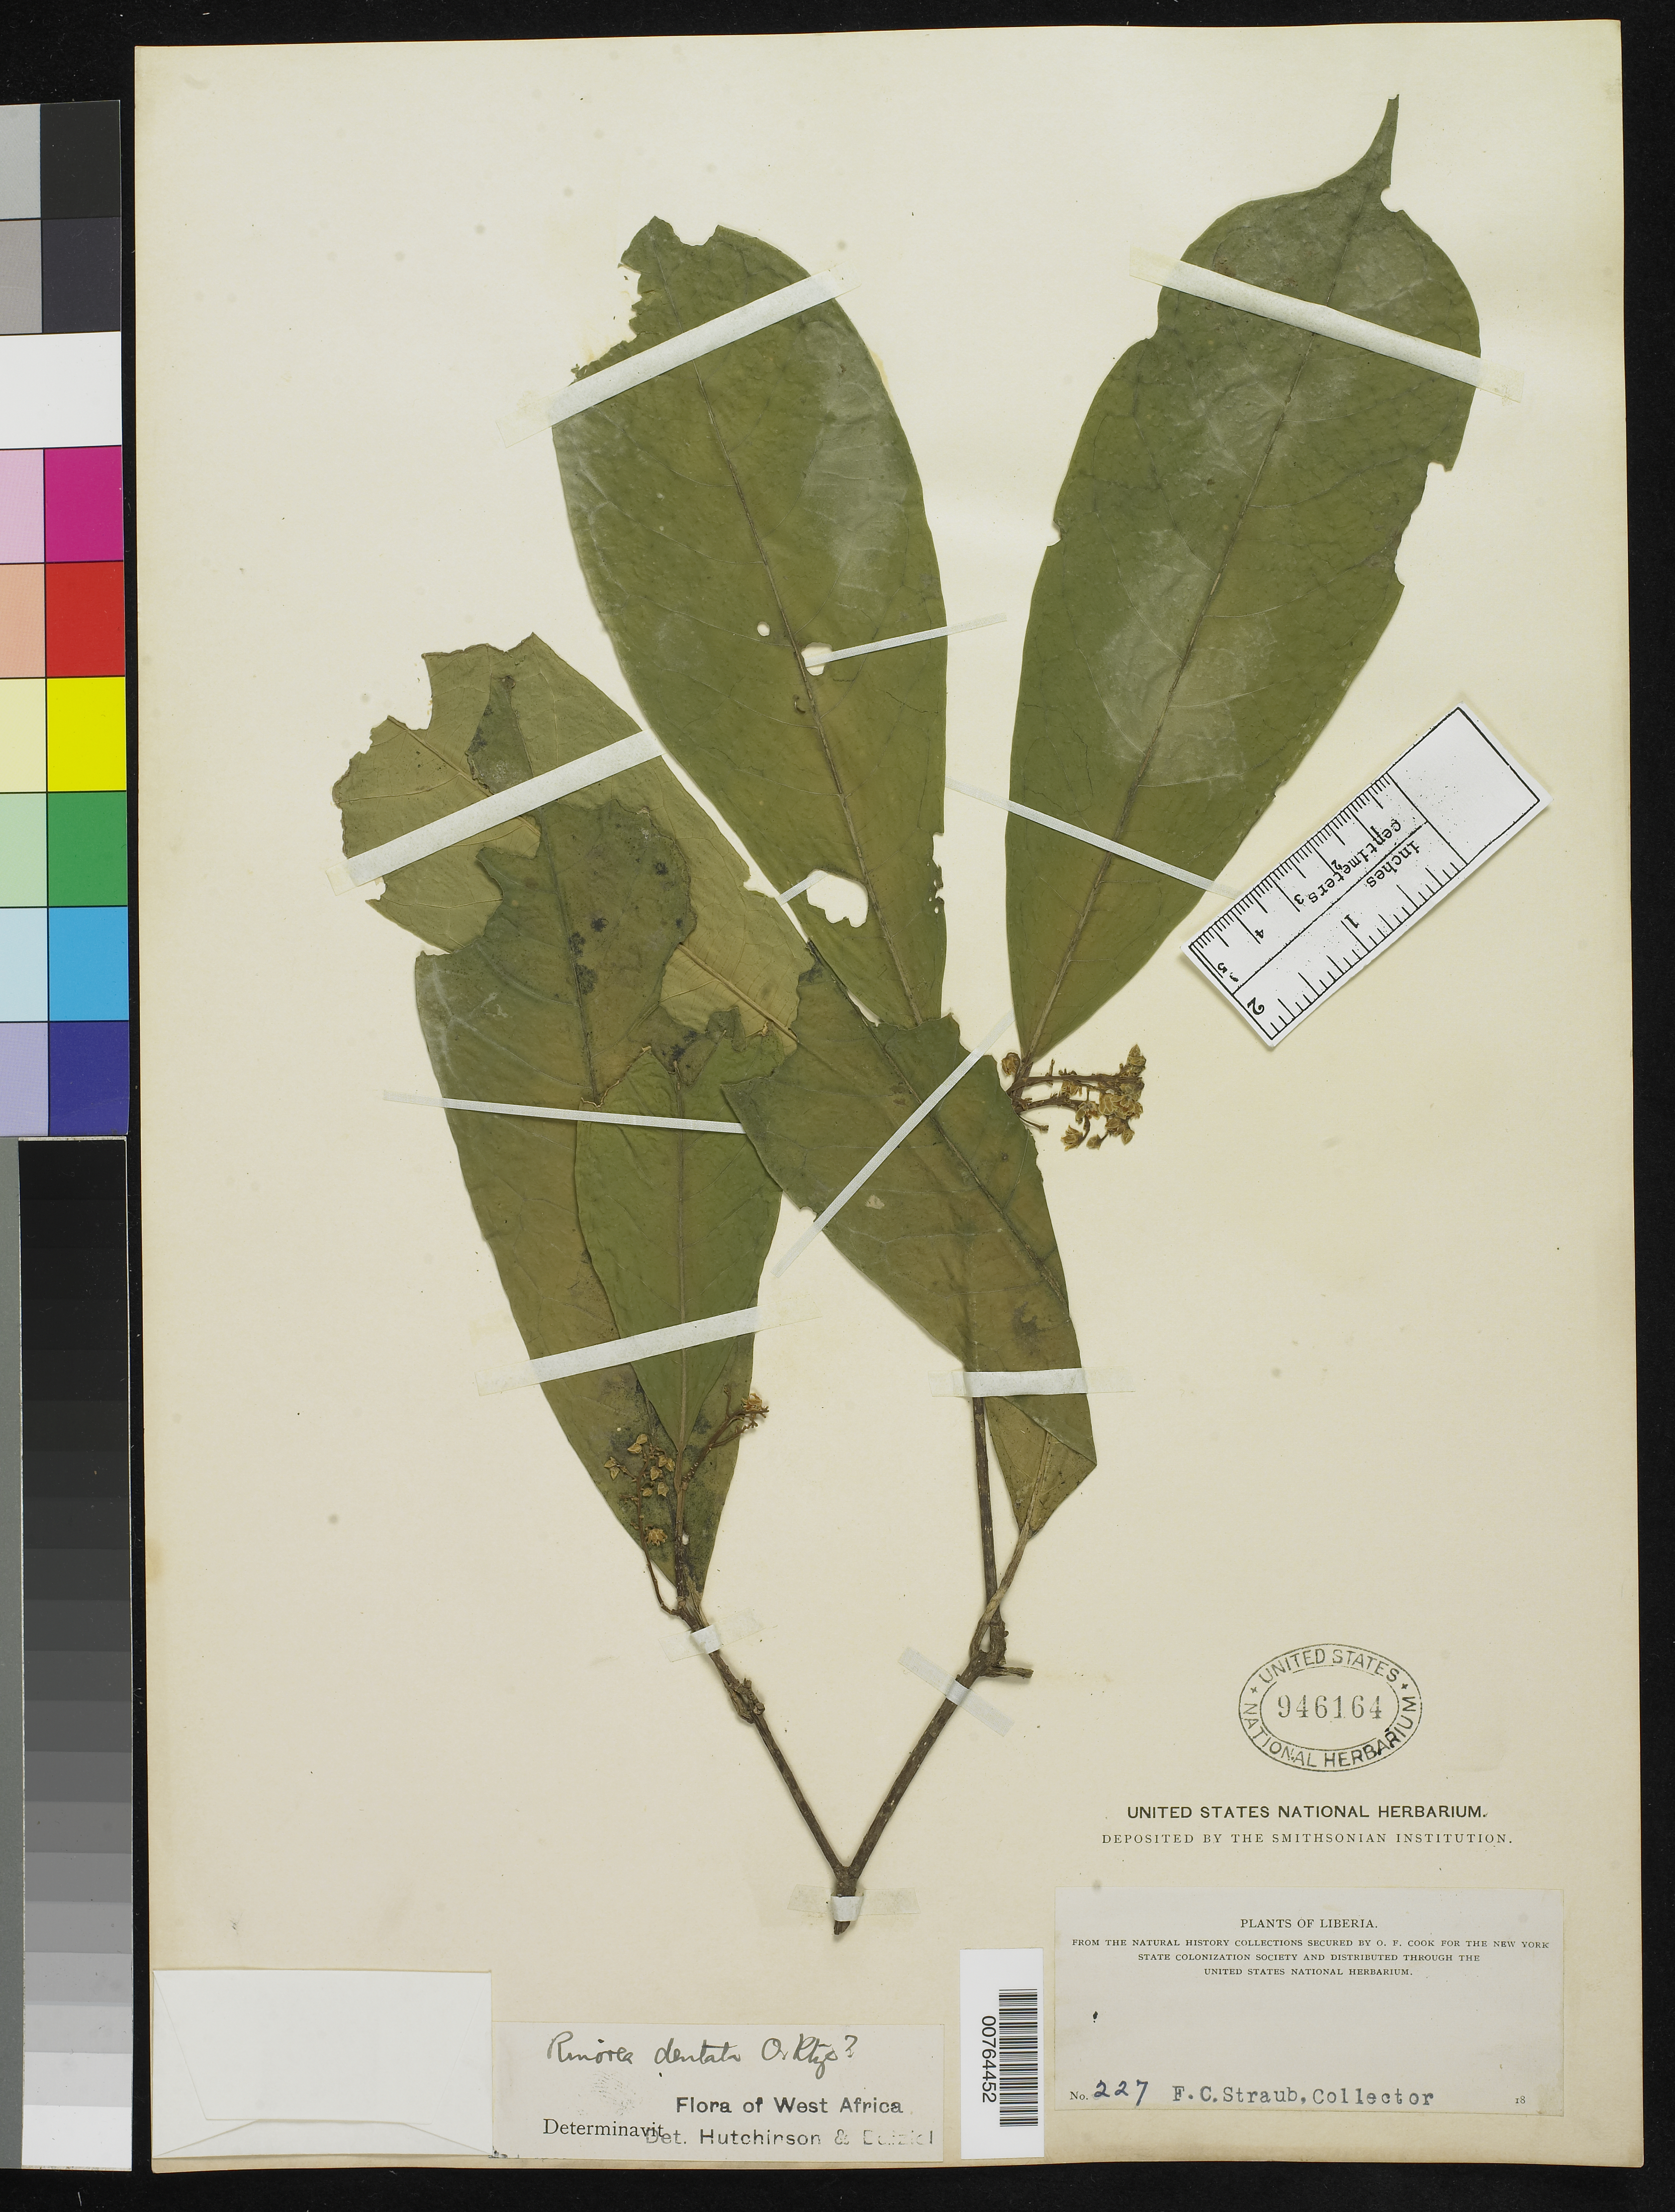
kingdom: Plantae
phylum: Tracheophyta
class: Magnoliopsida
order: Malpighiales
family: Violaceae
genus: Rinorea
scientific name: Rinorea dentata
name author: (P. Beauv.) Kuntze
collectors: F. Straub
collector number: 227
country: Liberia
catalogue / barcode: US 946164